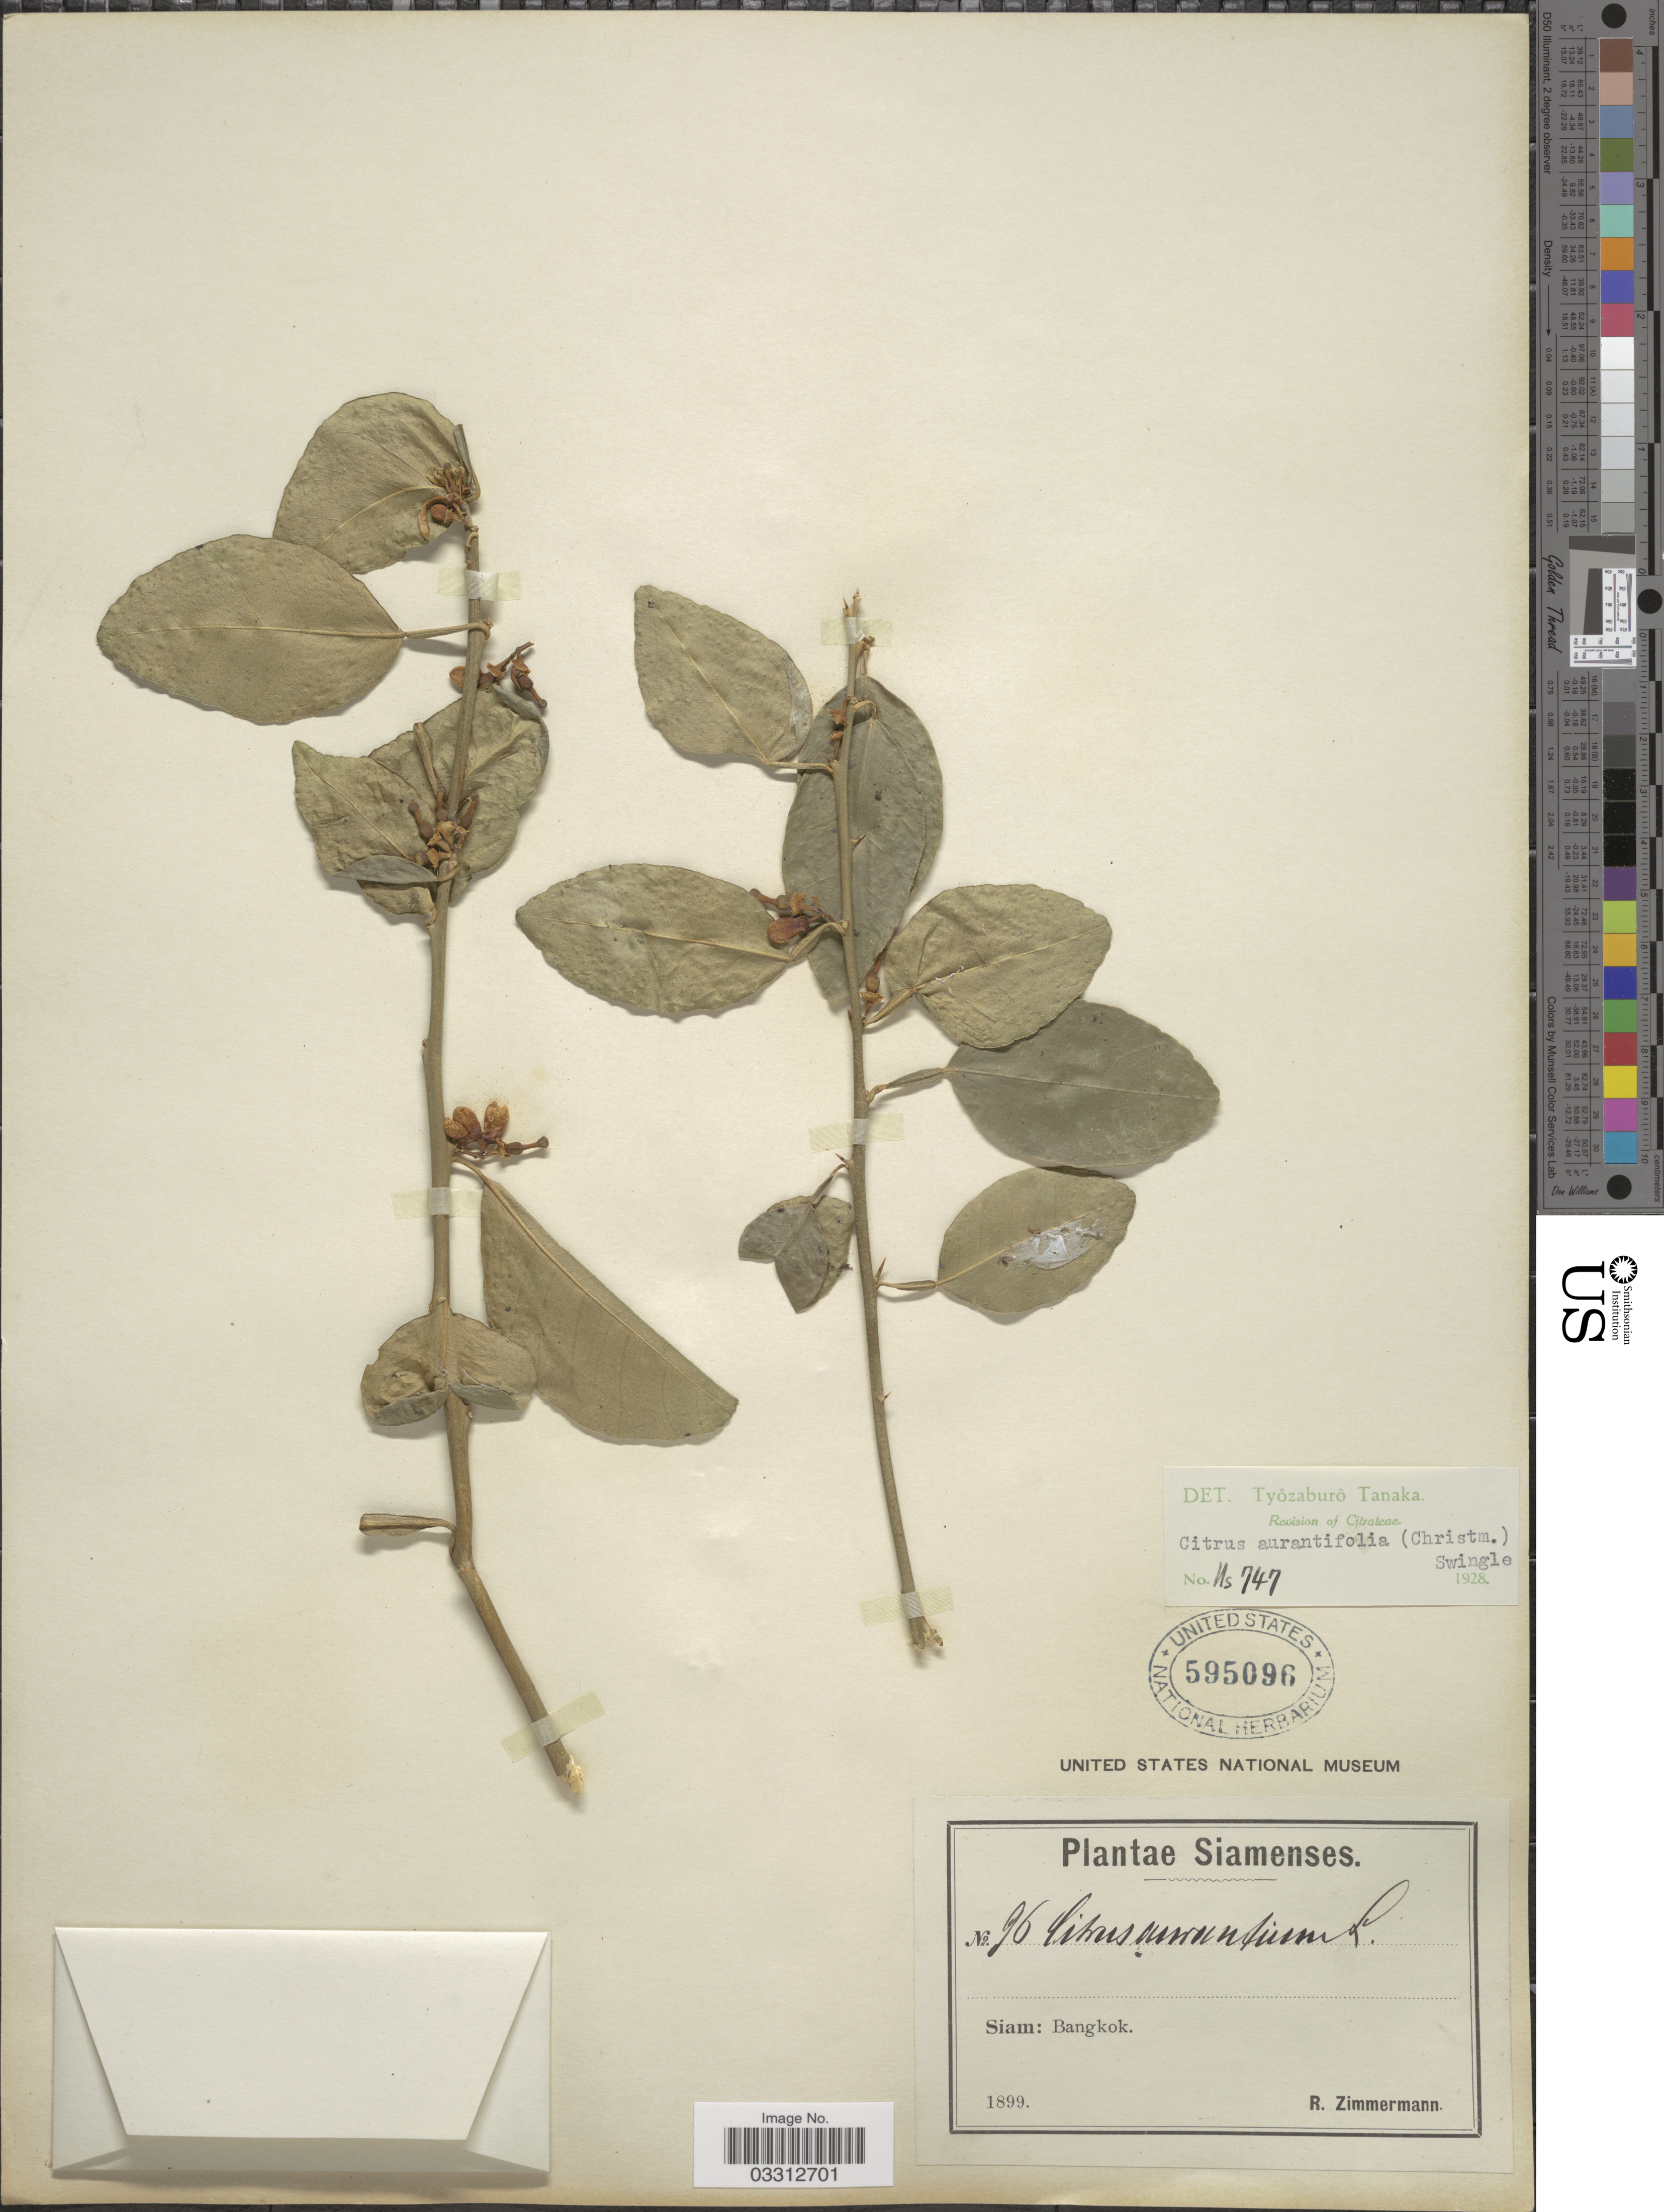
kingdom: Plantae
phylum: Tracheophyta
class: Magnoliopsida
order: Sapindales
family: Rutaceae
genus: Citrus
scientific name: Citrus x aurantifolia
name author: (Christm.) Swingle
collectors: R. Zimmermann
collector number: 96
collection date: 1899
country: Thailand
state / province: Bangkok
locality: Siam.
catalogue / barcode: US 595096